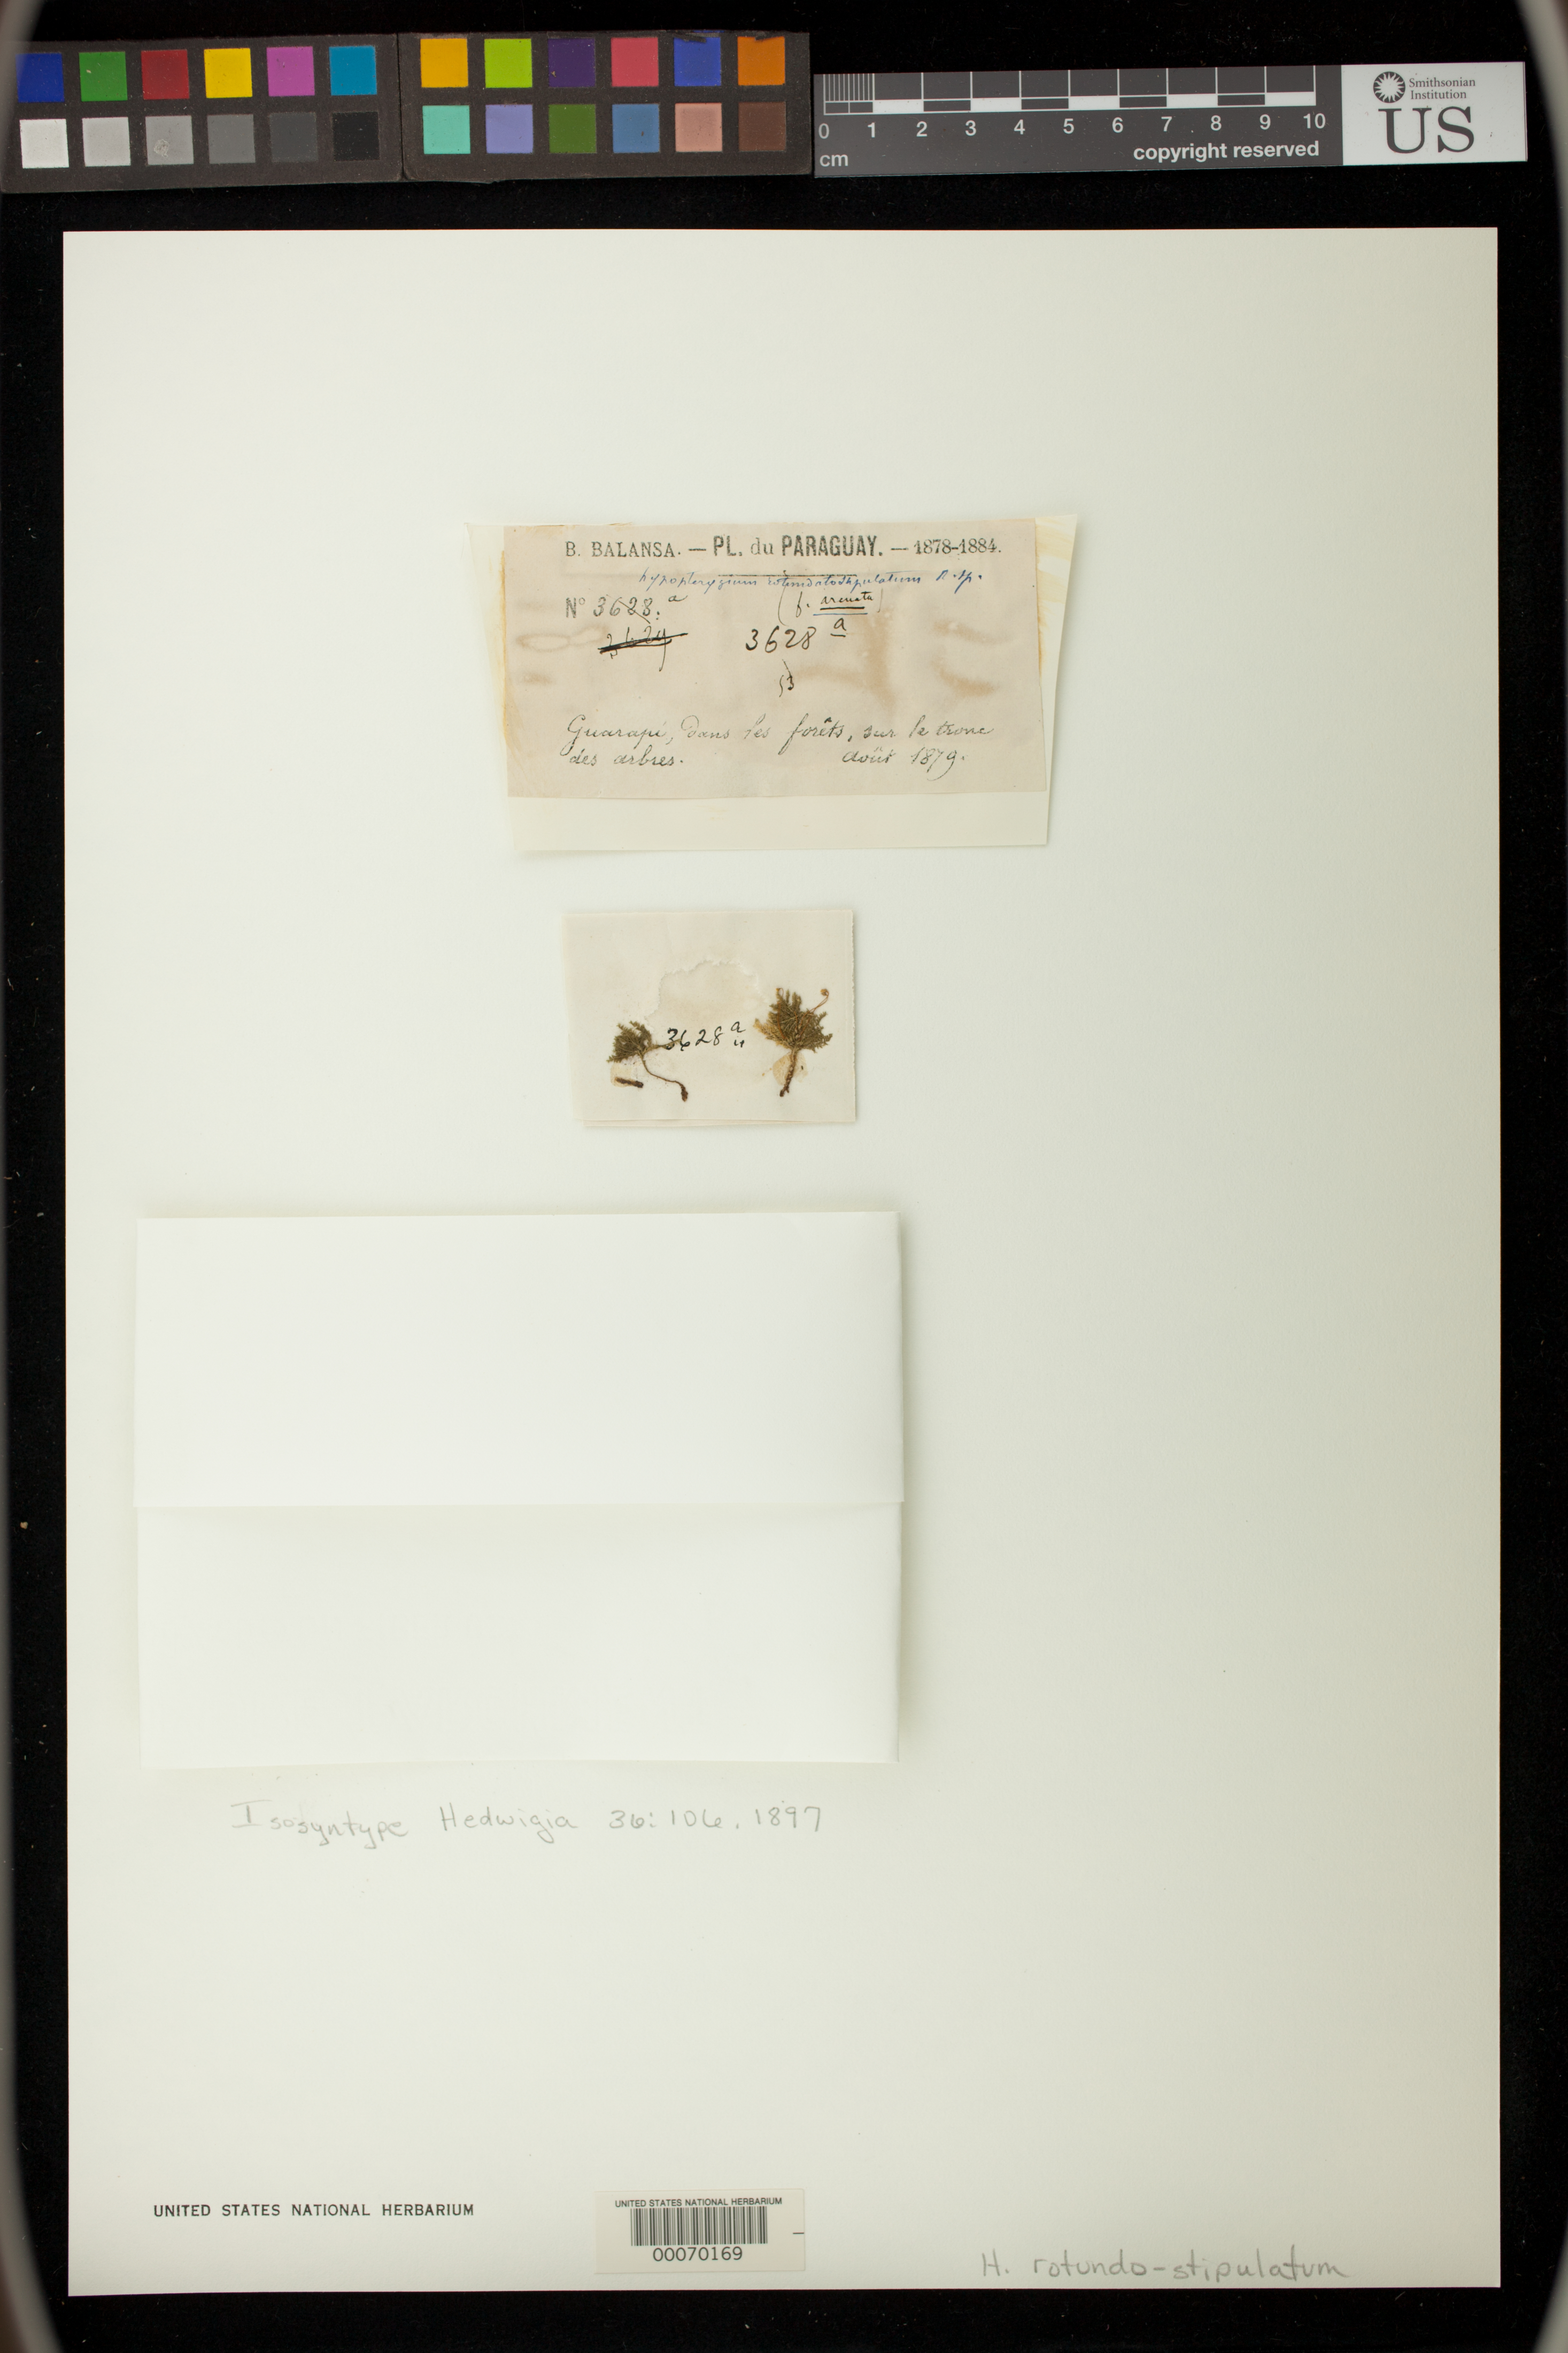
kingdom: Plantae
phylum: Bryophyta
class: Bryopsida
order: Hypopterygiales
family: Hypopterygiaceae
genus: Hypopterygium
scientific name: Hypopterygium rotundo-stipulatum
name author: Müll. Hal.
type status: Syntype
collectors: B. Balansa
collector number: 3628 a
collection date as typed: Aug 1879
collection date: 1879-08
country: Paraguay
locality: Guarapi.